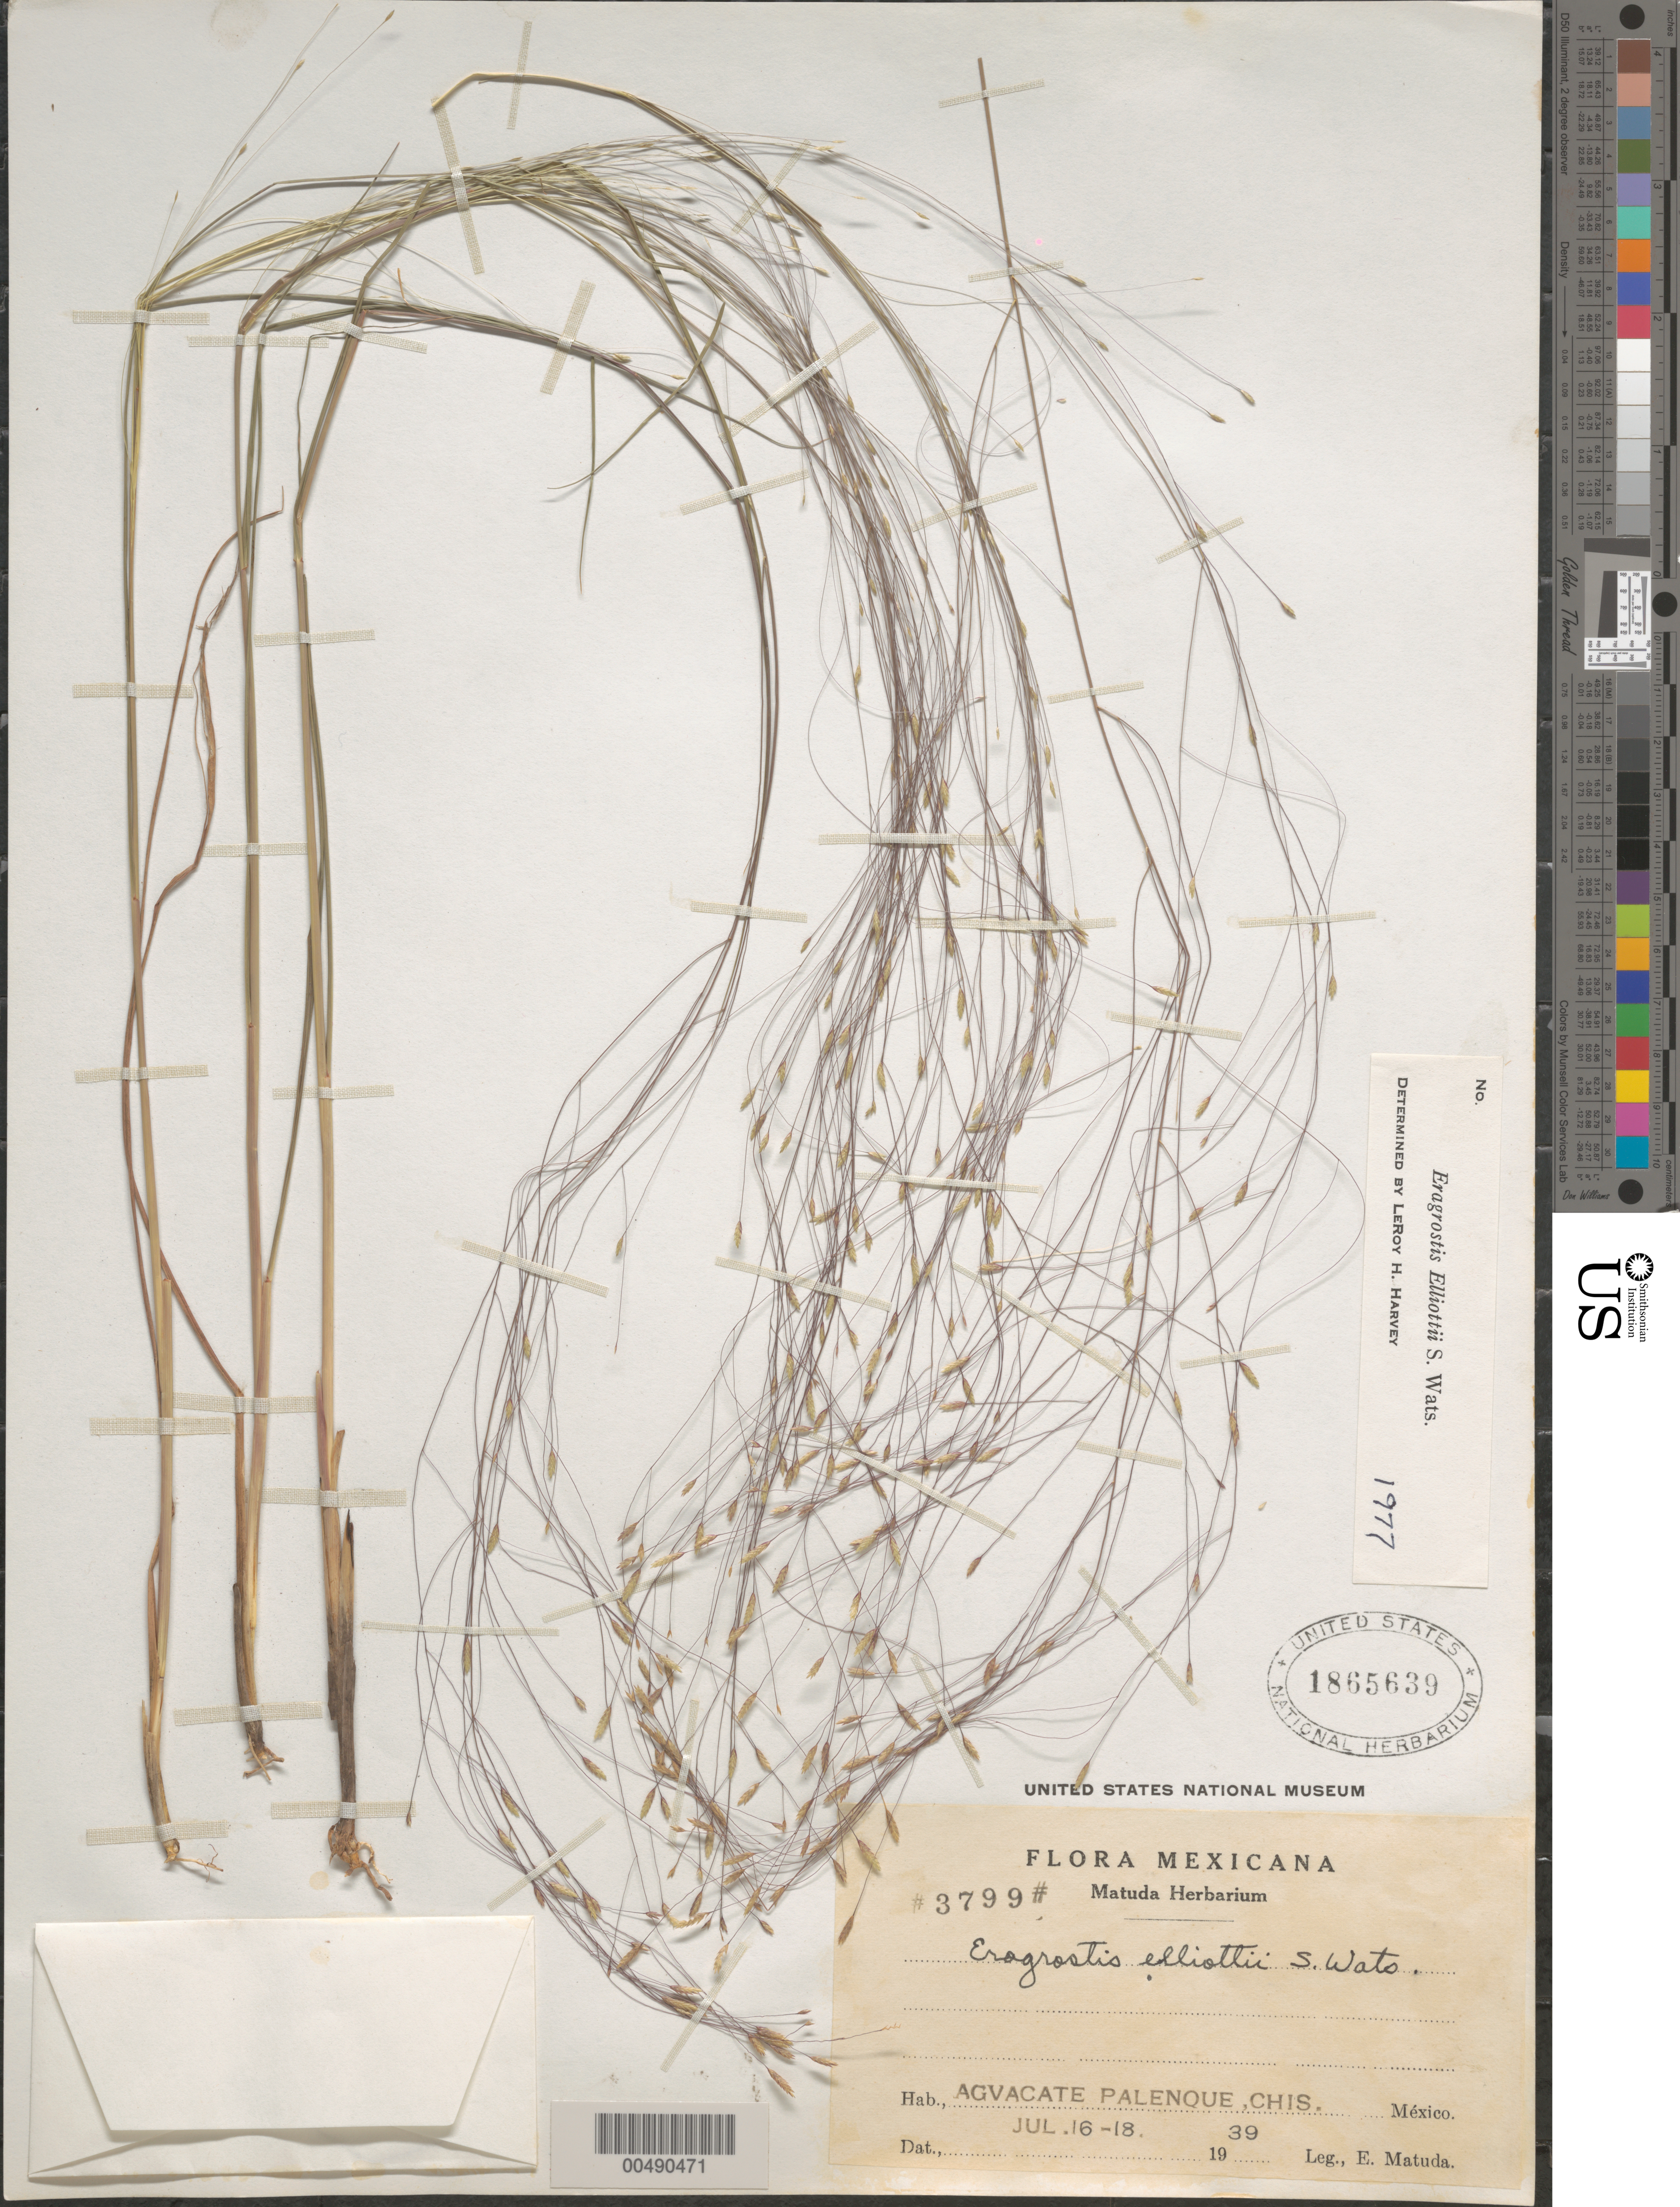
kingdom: Plantae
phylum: Tracheophyta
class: Liliopsida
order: Poales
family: Poaceae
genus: Eragrostis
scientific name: Eragrostis elliottii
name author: S. Watson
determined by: Harvey, L. H.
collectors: E. Matuda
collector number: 3799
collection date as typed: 16 Jul 1939 to 18 Jul 1939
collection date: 1939-07-16/1939-07-18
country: Mexico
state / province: Chiapas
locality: Agvacate Palenque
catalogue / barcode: US 1865639